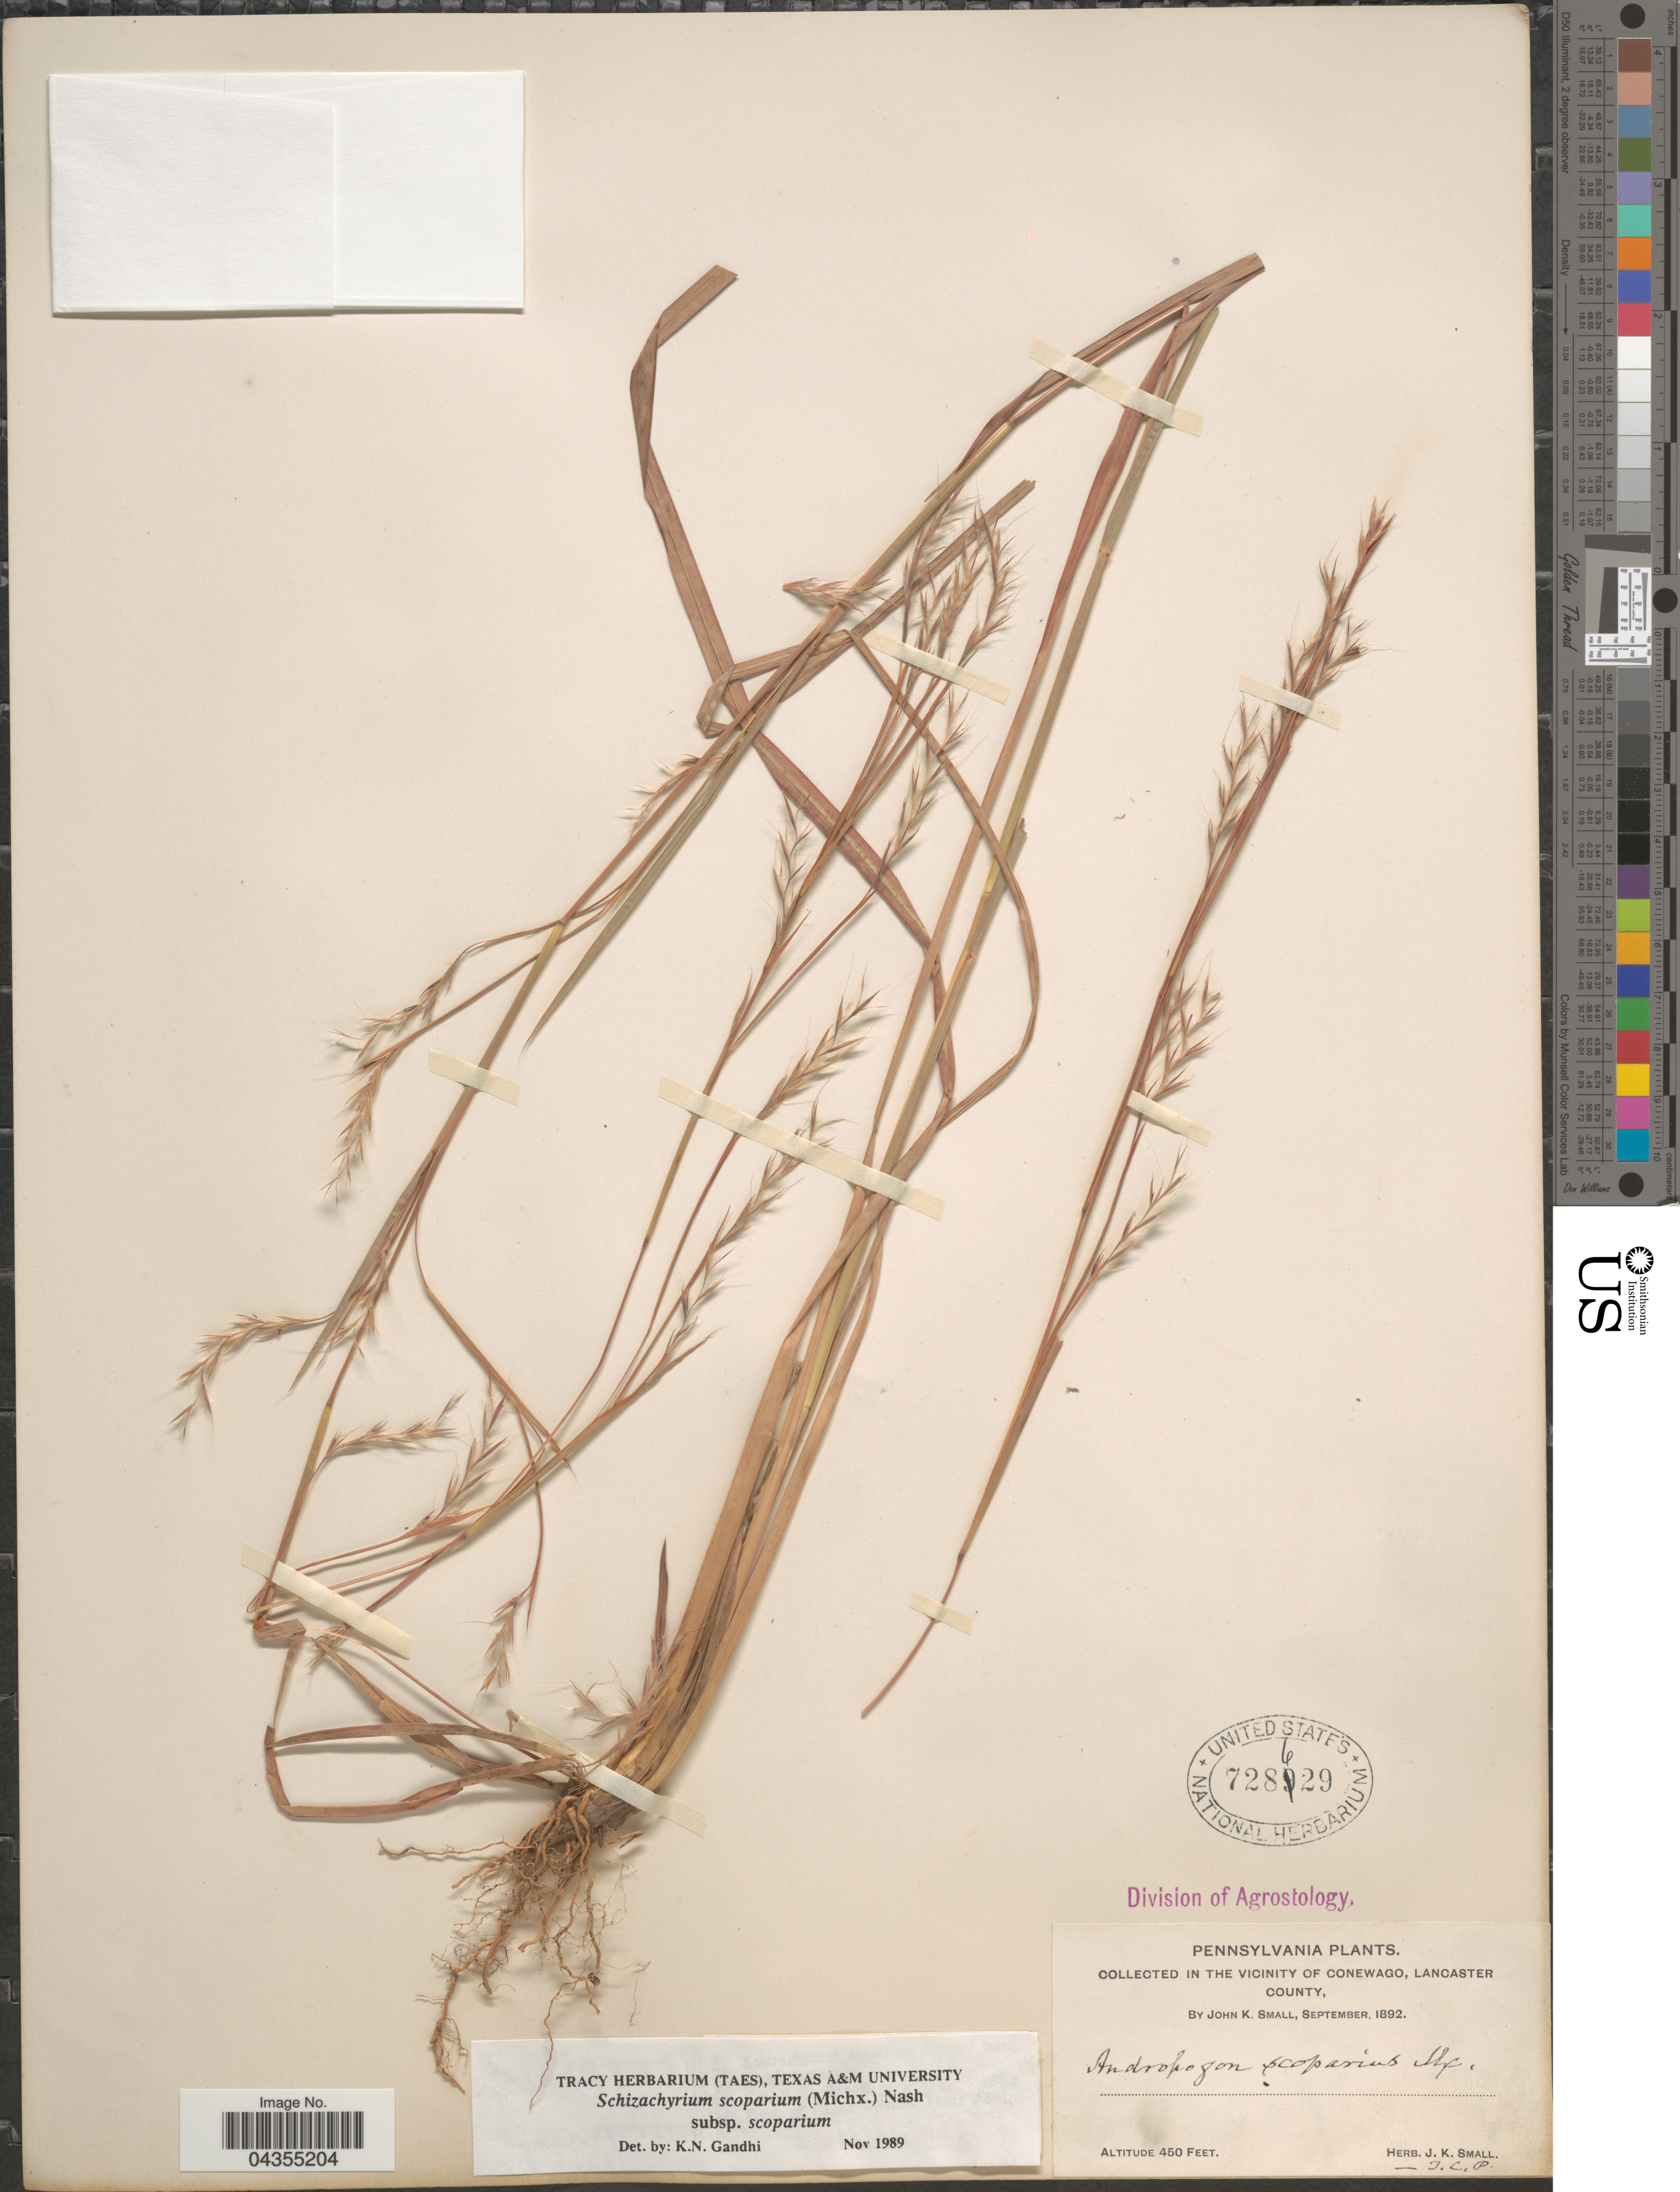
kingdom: Plantae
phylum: Tracheophyta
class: Liliopsida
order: Poales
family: Poaceae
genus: Schizachyrium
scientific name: Schizachyrium scoparium var. scoparium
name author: (Michx.) Nash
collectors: J. K. Small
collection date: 1892-09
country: United States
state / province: Pennsylvania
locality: In the vicinity of Conewago, Lancaster County.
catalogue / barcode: US 728629